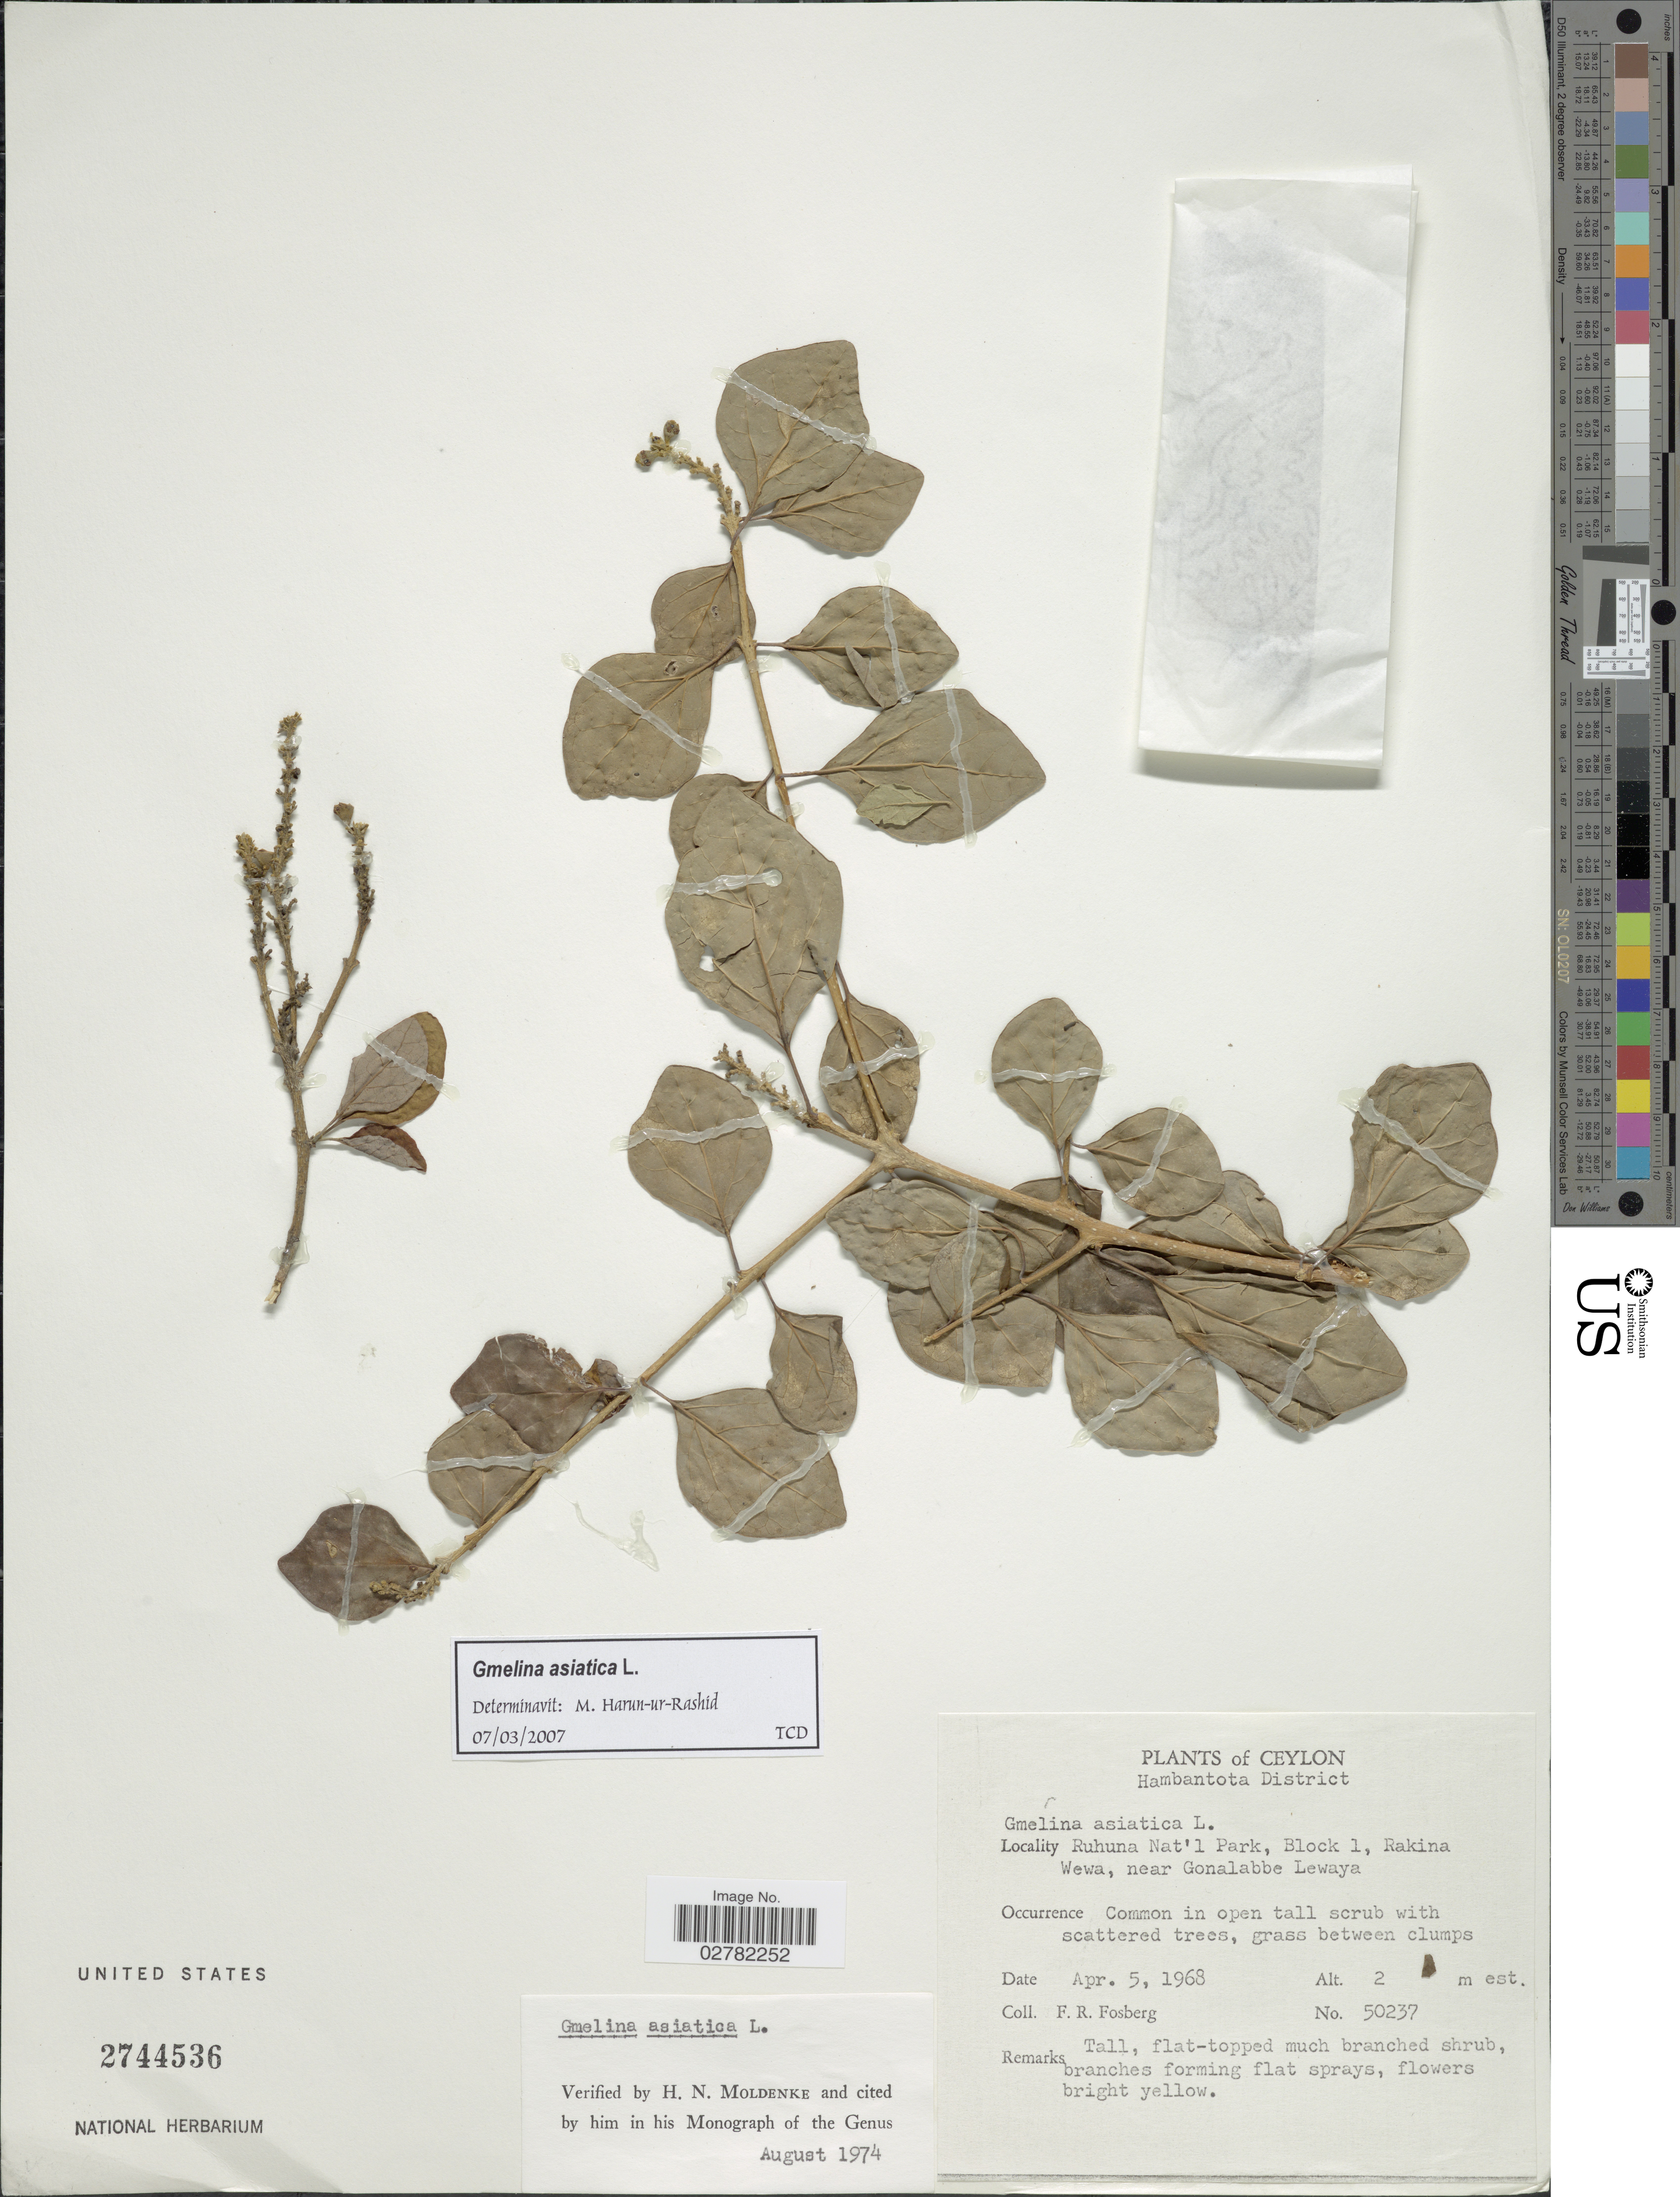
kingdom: Plantae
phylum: Tracheophyta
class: Magnoliopsida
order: Lamiales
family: Lamiaceae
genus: Gmelina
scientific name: Gmelina asiatica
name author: L.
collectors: F. R. Fosberg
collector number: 50237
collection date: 1968-04-05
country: Sri Lanka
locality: Ceylon. Hambantota District. Ruhuna Nat'l Park, Block 1, Rakina Wewa, near Gonalabbe Lewaya.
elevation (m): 2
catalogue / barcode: US 2744536